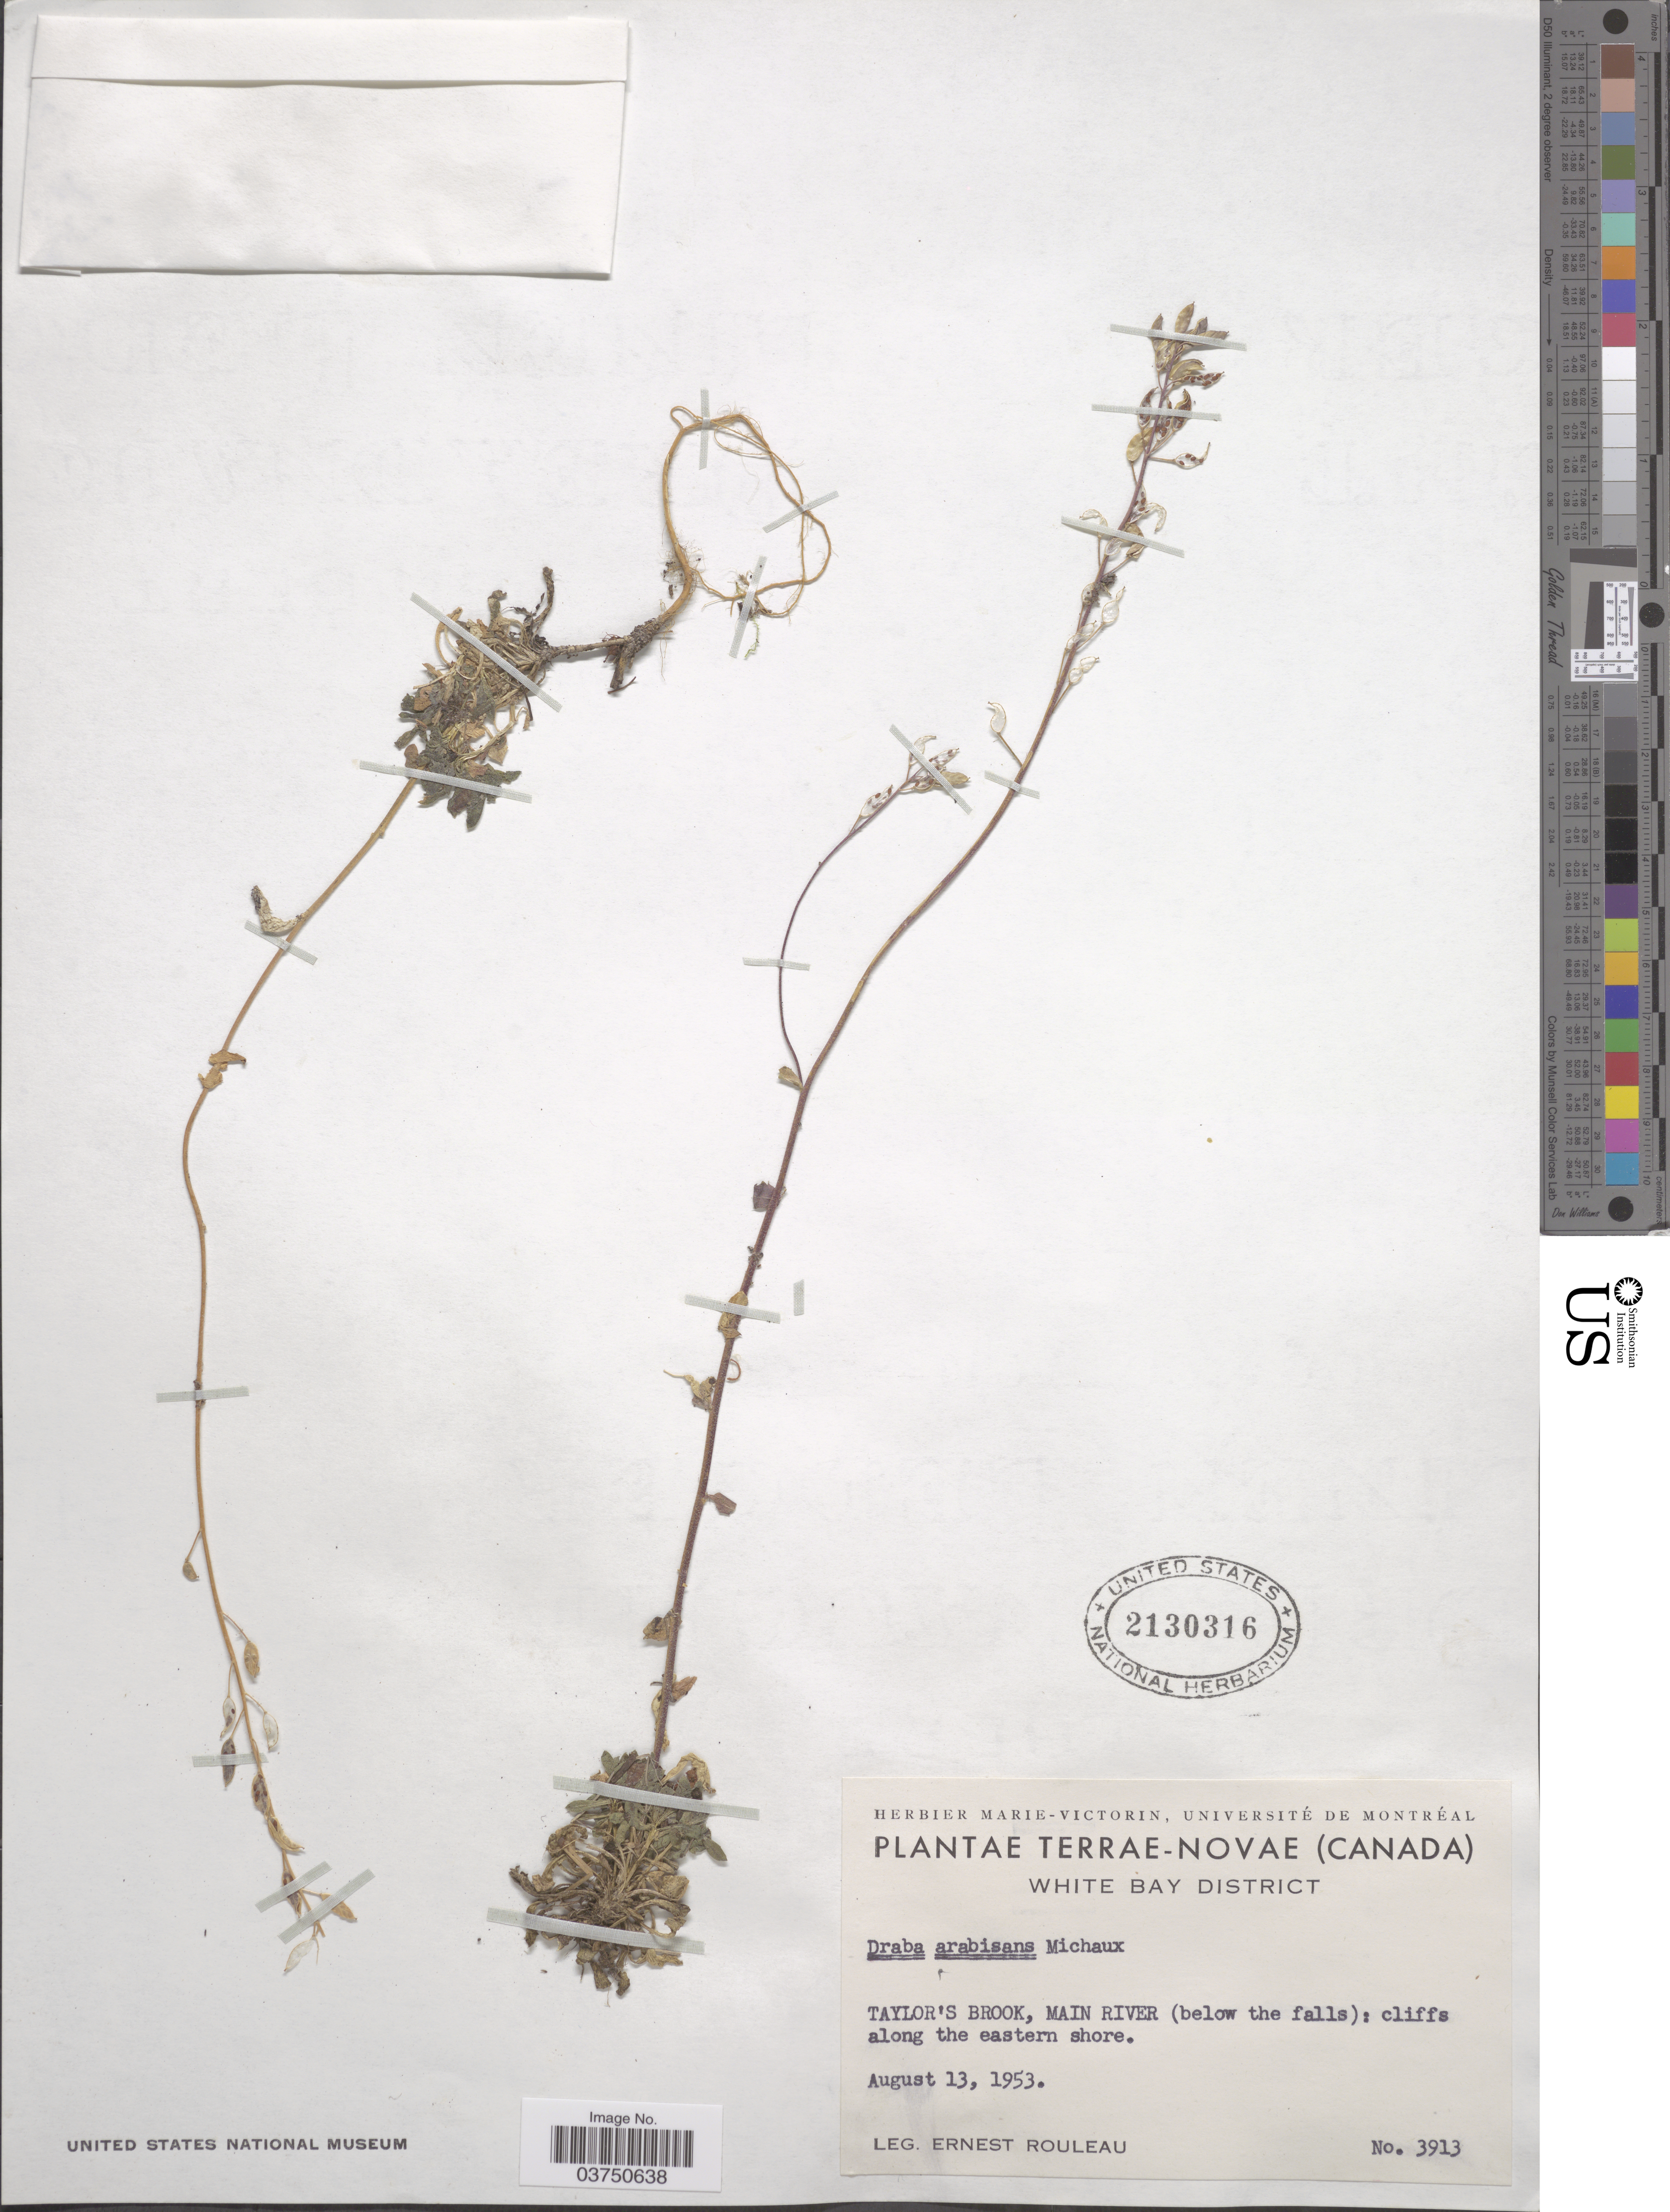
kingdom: Plantae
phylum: Tracheophyta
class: Magnoliopsida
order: Brassicales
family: Brassicaceae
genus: Draba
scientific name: Draba arabisans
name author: Michx.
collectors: J. Rouleau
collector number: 3913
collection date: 1953-08-13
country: Canada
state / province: Newfoundland and Labrador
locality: Terrae-novae. White Bay District. Taylor's Brook, Main River (below the falls): cliffs along the eastern shore.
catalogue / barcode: US 2130316